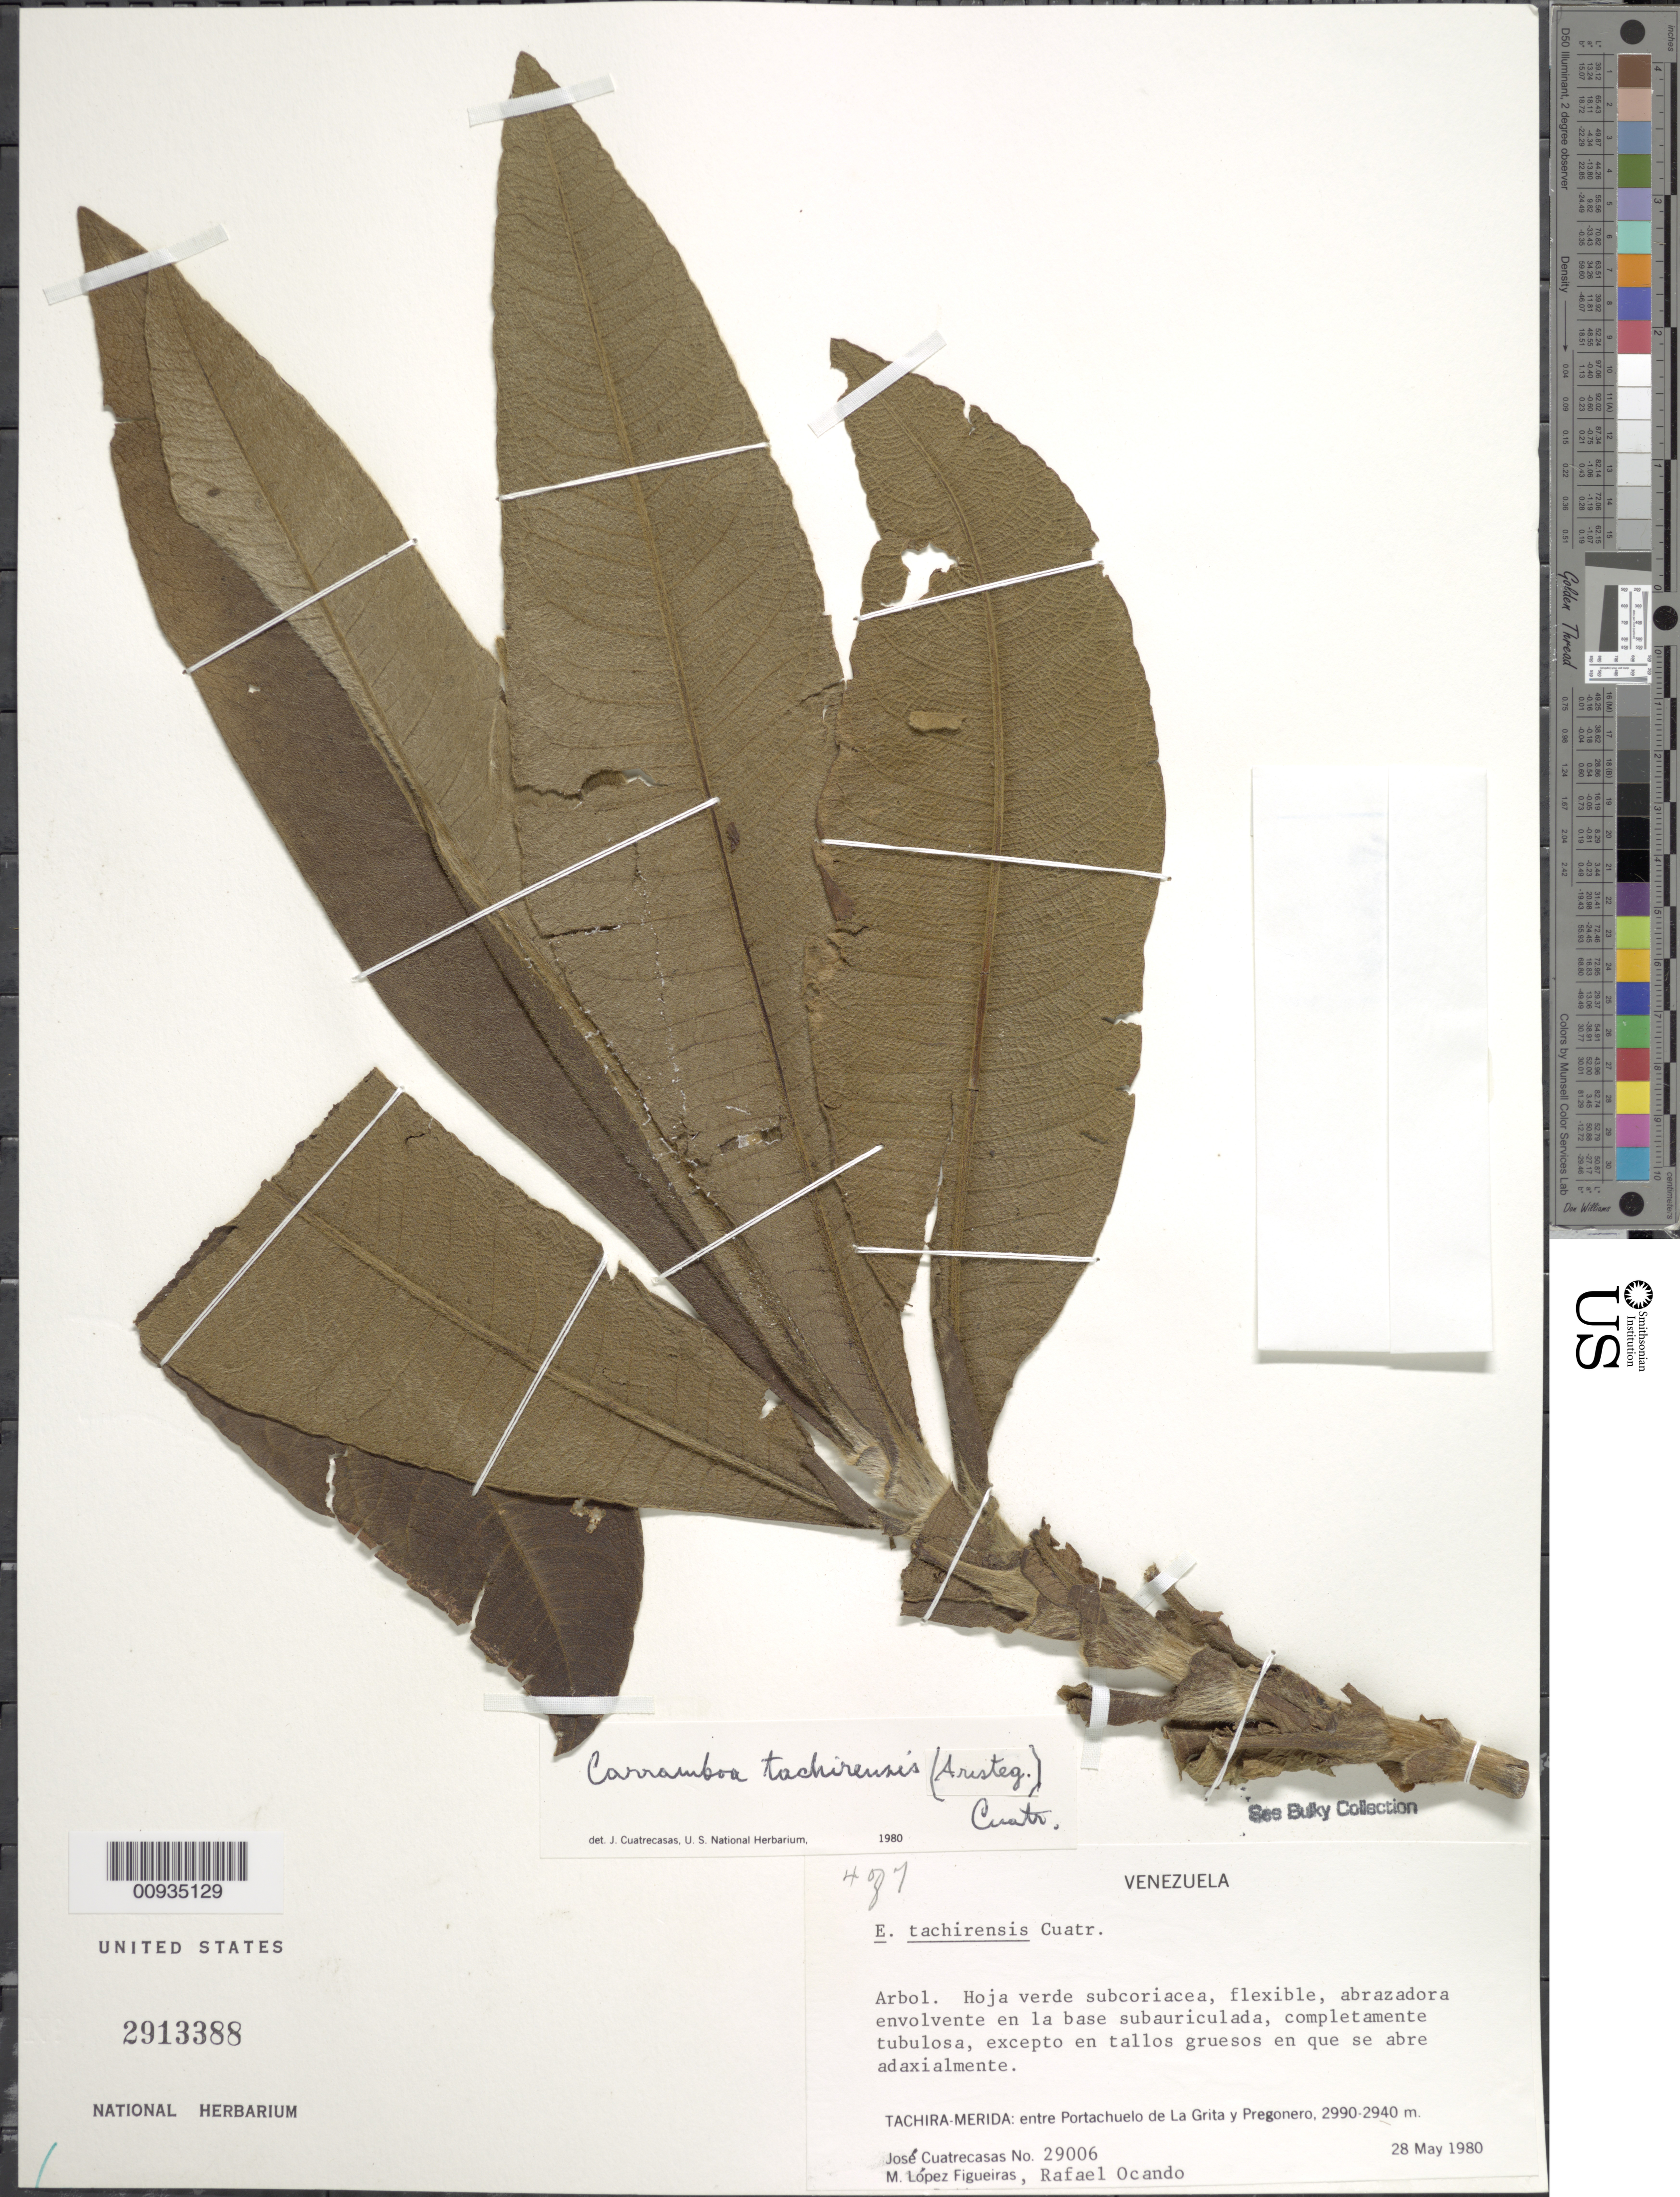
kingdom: Plantae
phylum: Tracheophyta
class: Magnoliopsida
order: Asterales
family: Asteraceae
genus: Carramboa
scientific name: Carramboa tachirensis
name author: (Aristeg.) Cuatrec.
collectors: J. Cuatrecasas, M. López Figueiras & R. Ocando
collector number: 29006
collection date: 1980-05-28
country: Venezuela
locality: Tachira-Merida: entre Portachuelo de La Grita y Pregonero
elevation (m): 2940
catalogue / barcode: US 2913388